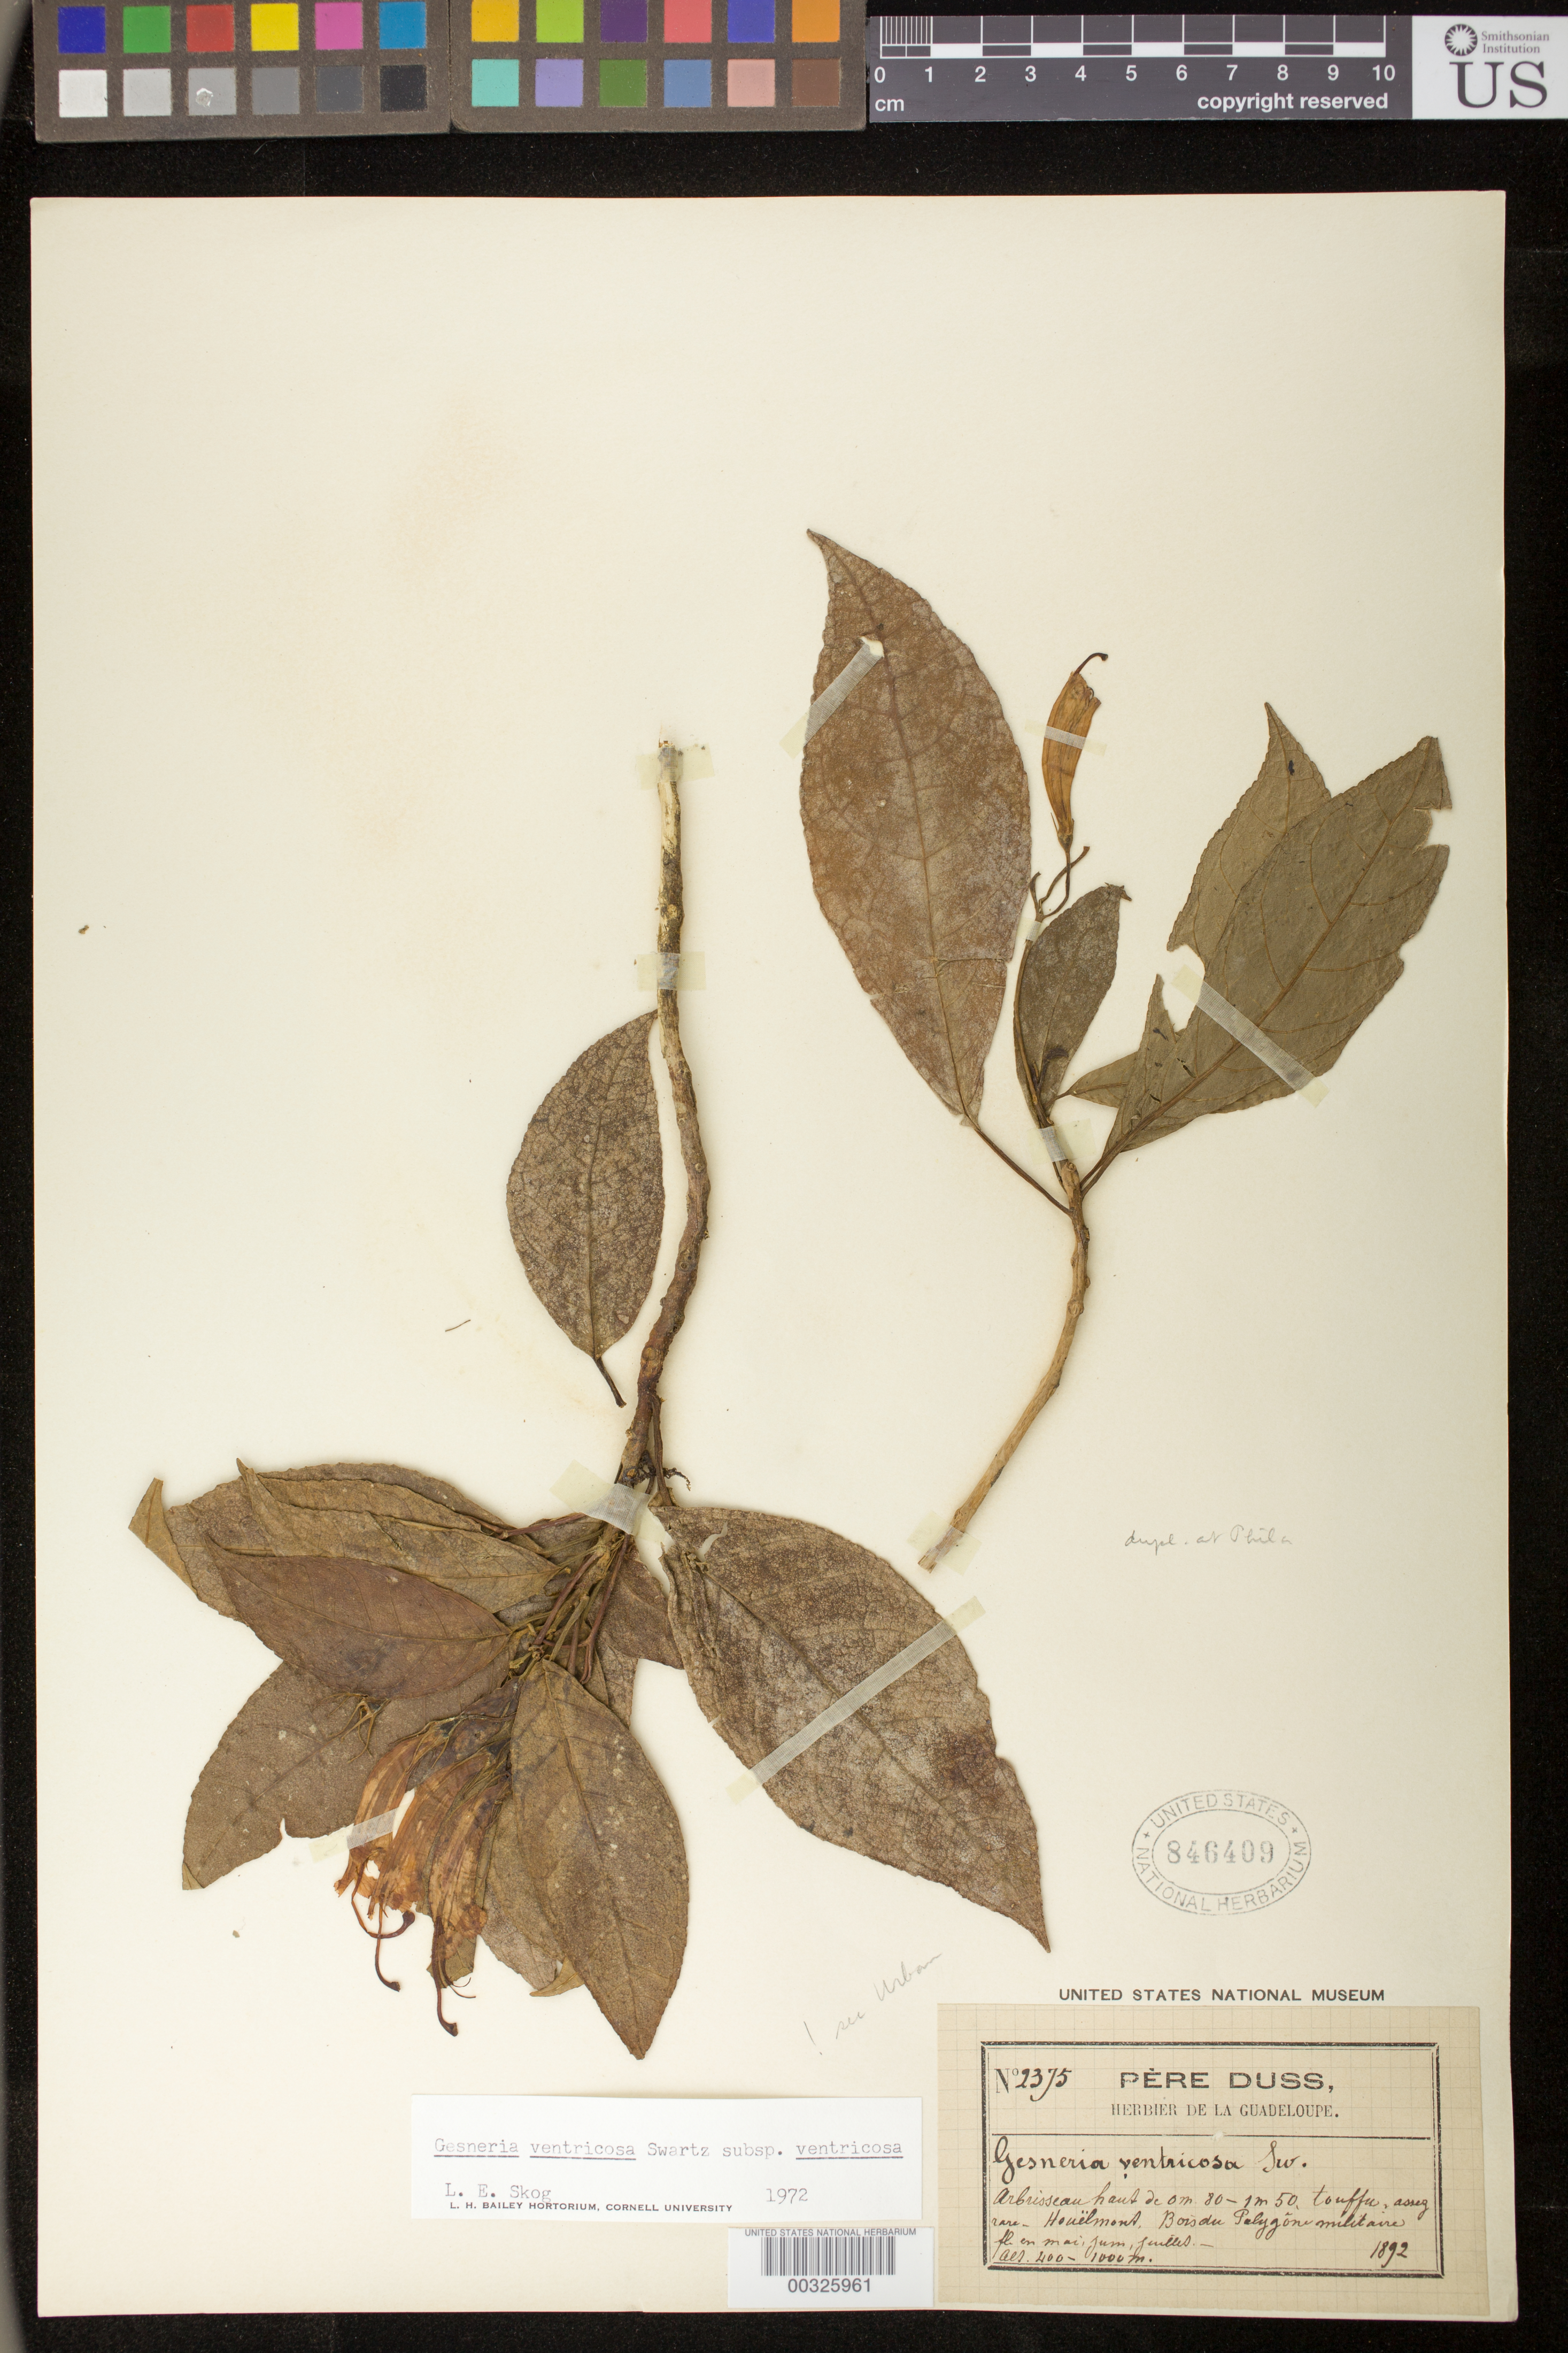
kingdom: Plantae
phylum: Tracheophyta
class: Magnoliopsida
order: Lamiales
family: Gesneriaceae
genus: Gesneria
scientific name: Gesneria ventricosa subsp. ventricosa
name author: Sw.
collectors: F. Duss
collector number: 2375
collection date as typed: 1892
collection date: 1892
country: Guadeloupe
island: Basse Terre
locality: Houelmond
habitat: Forest ...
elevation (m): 400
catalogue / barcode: US 846409